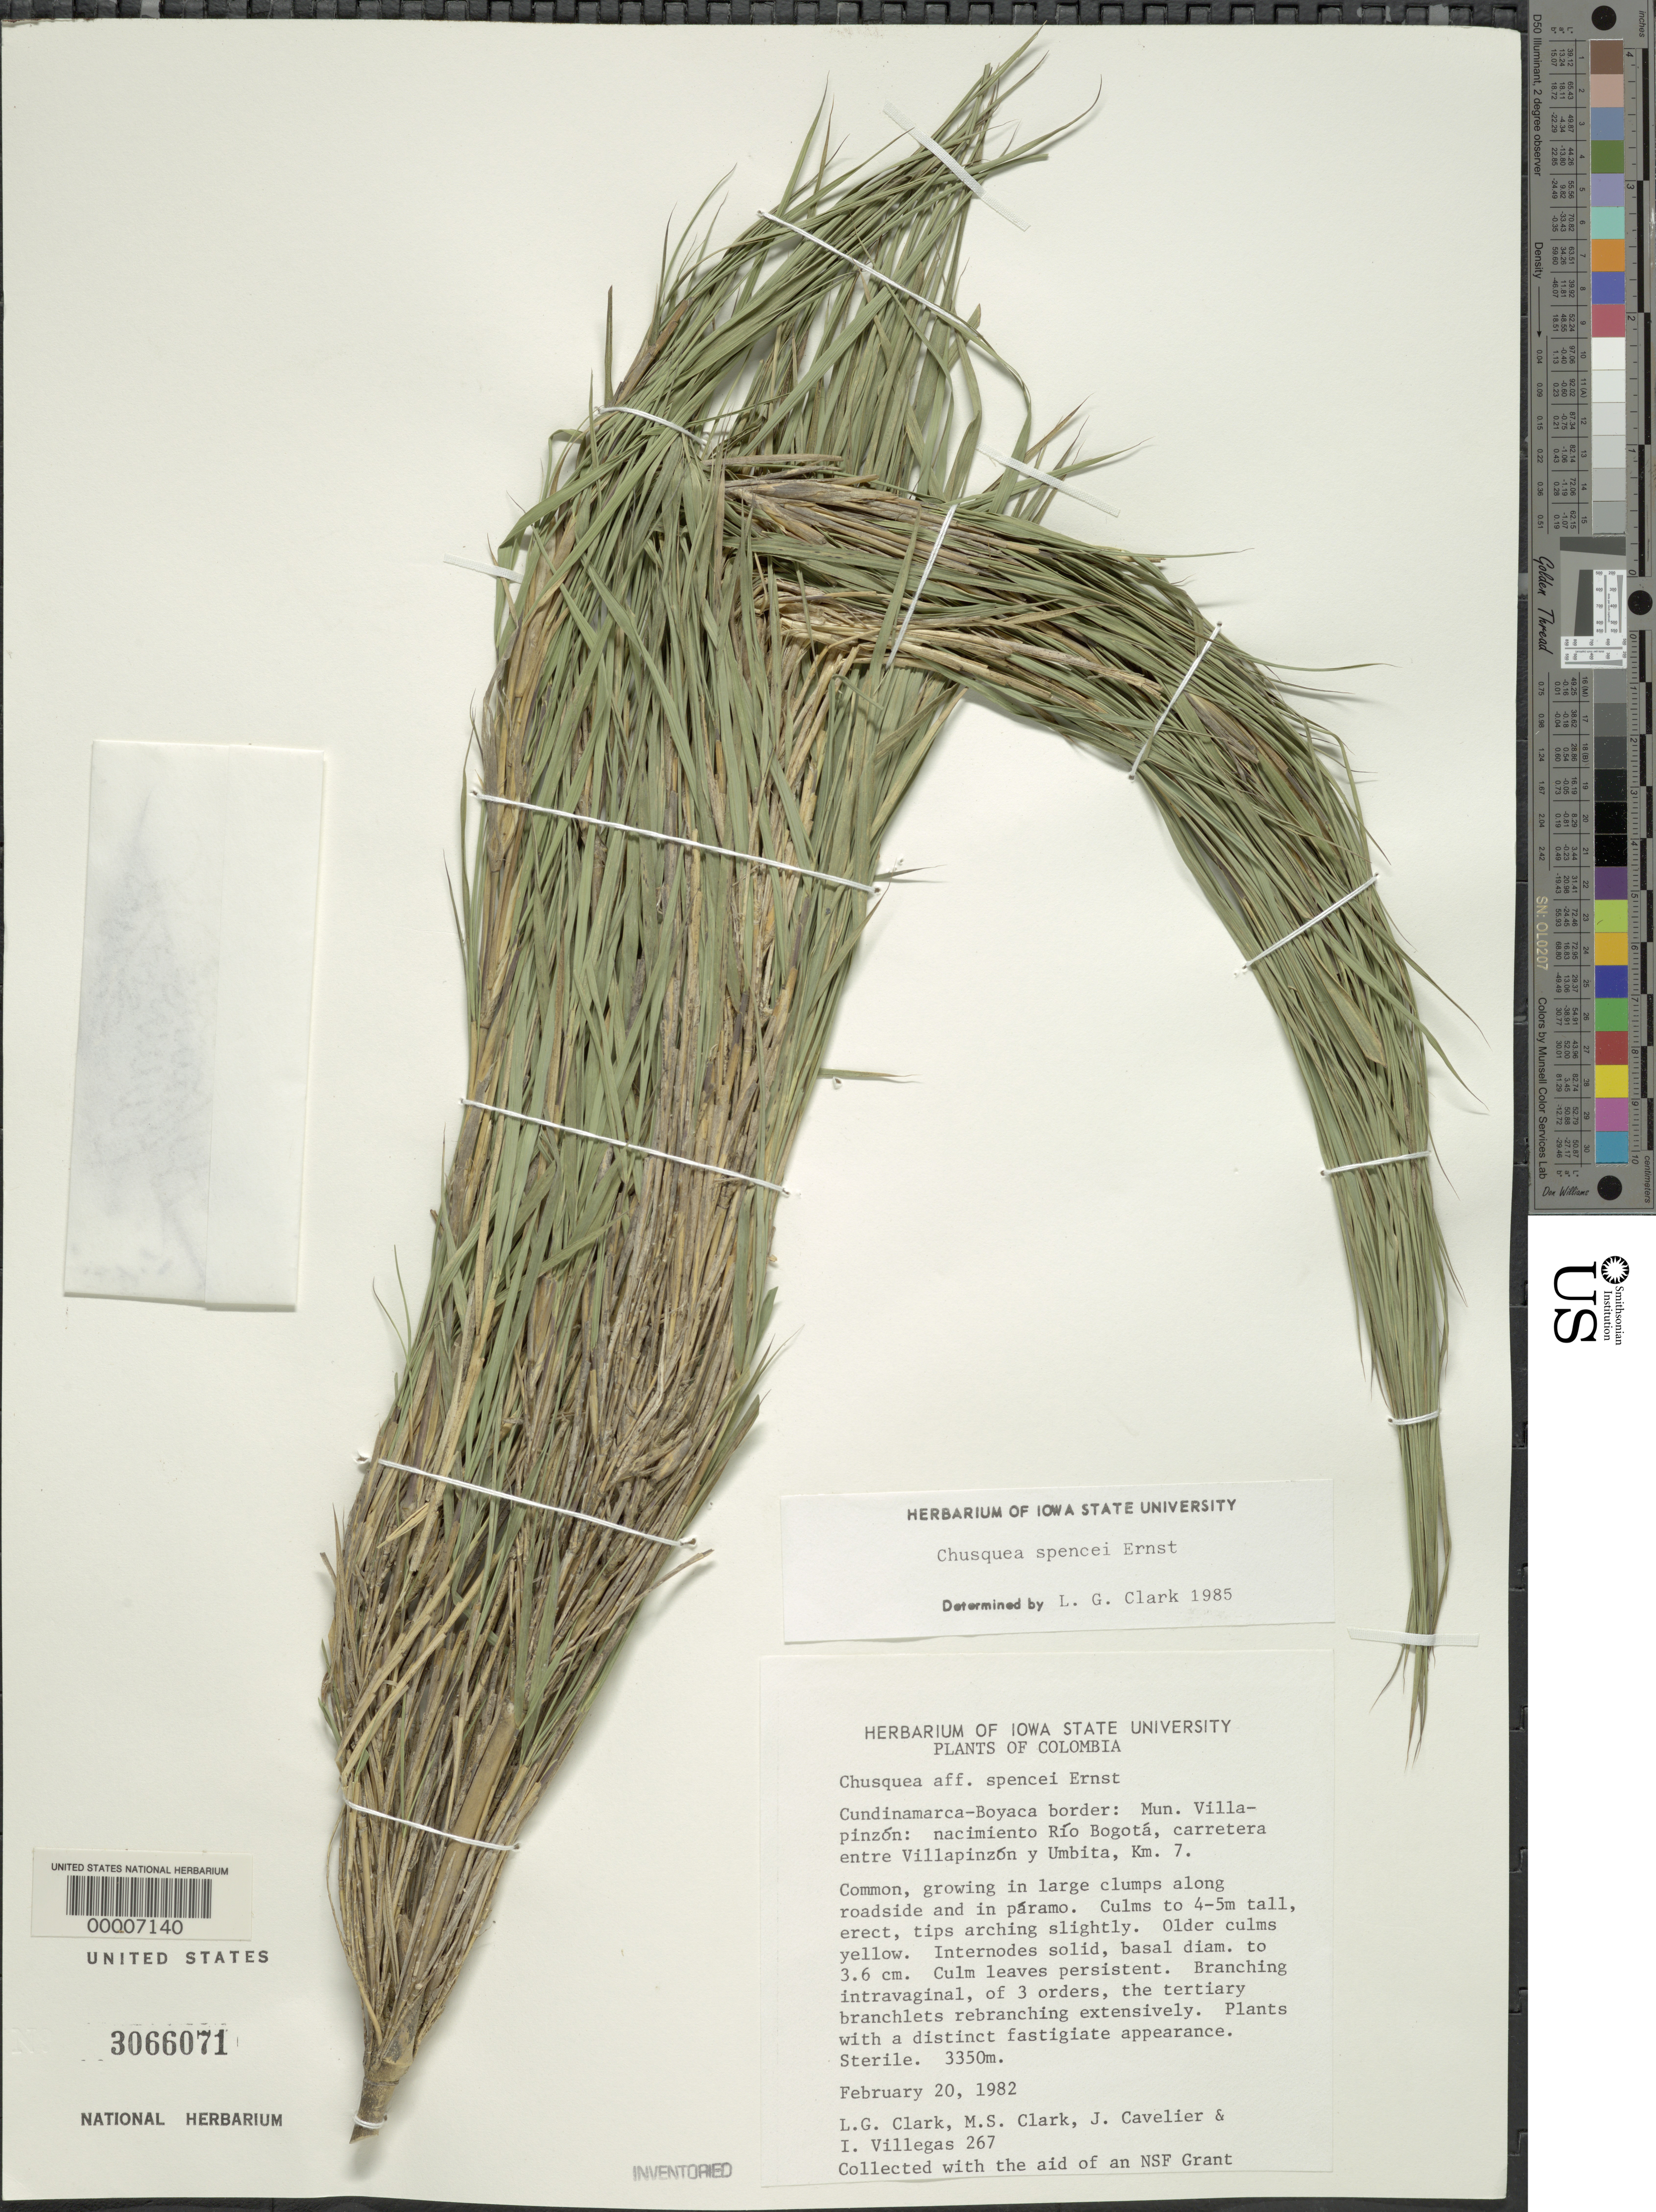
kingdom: Plantae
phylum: Tracheophyta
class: Liliopsida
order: Poales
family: Poaceae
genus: Chusquea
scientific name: Chusquea spencei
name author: Ernst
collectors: L. G. Clark, M. S. Clark, J. Cavelier & I. Villegas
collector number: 267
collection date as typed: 20 Feb 1982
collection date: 1982-02-20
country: Colombia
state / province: Boyacá / Cundinamarca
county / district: Villapinzón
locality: Nacimiento Rio Bogota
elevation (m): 3350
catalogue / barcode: US 3066071